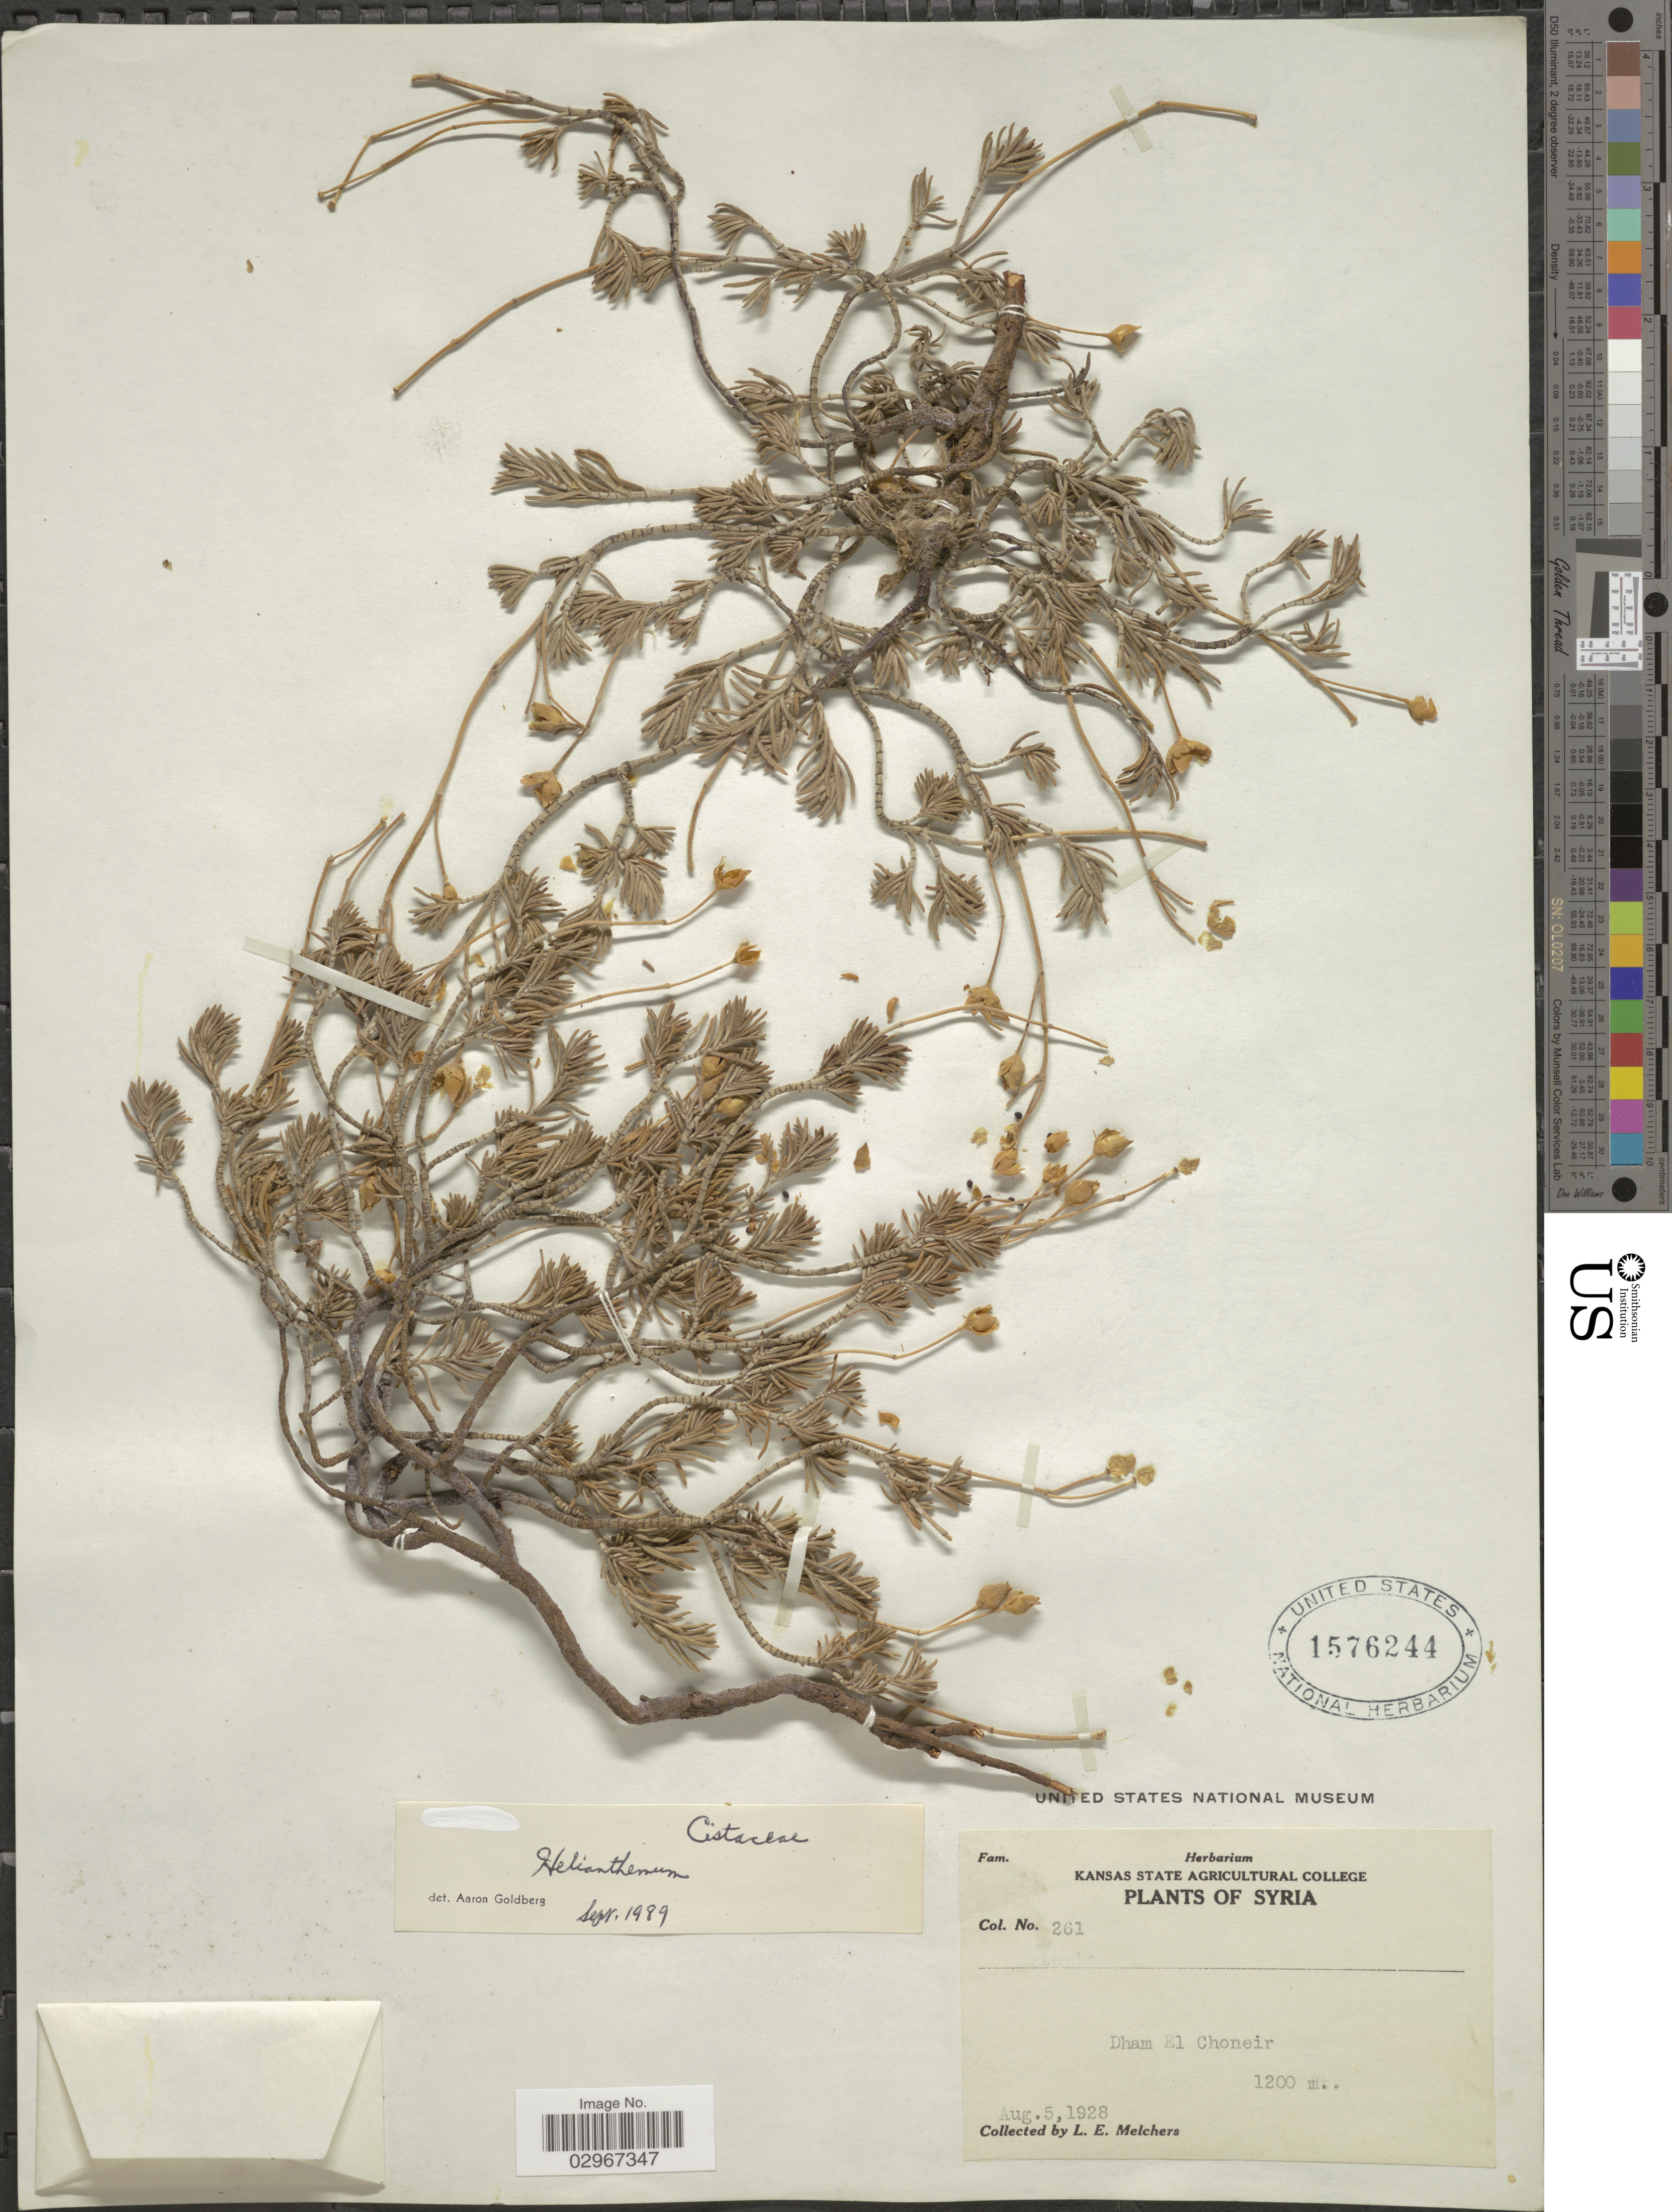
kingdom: Plantae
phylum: Tracheophyta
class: Magnoliopsida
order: Malvales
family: Cistaceae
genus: Helianthemum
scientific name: Helianthemum sp.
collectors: L. Melchers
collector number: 261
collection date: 1928-08-05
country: Syria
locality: Dham El Choneir.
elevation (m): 1200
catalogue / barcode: US 1576244